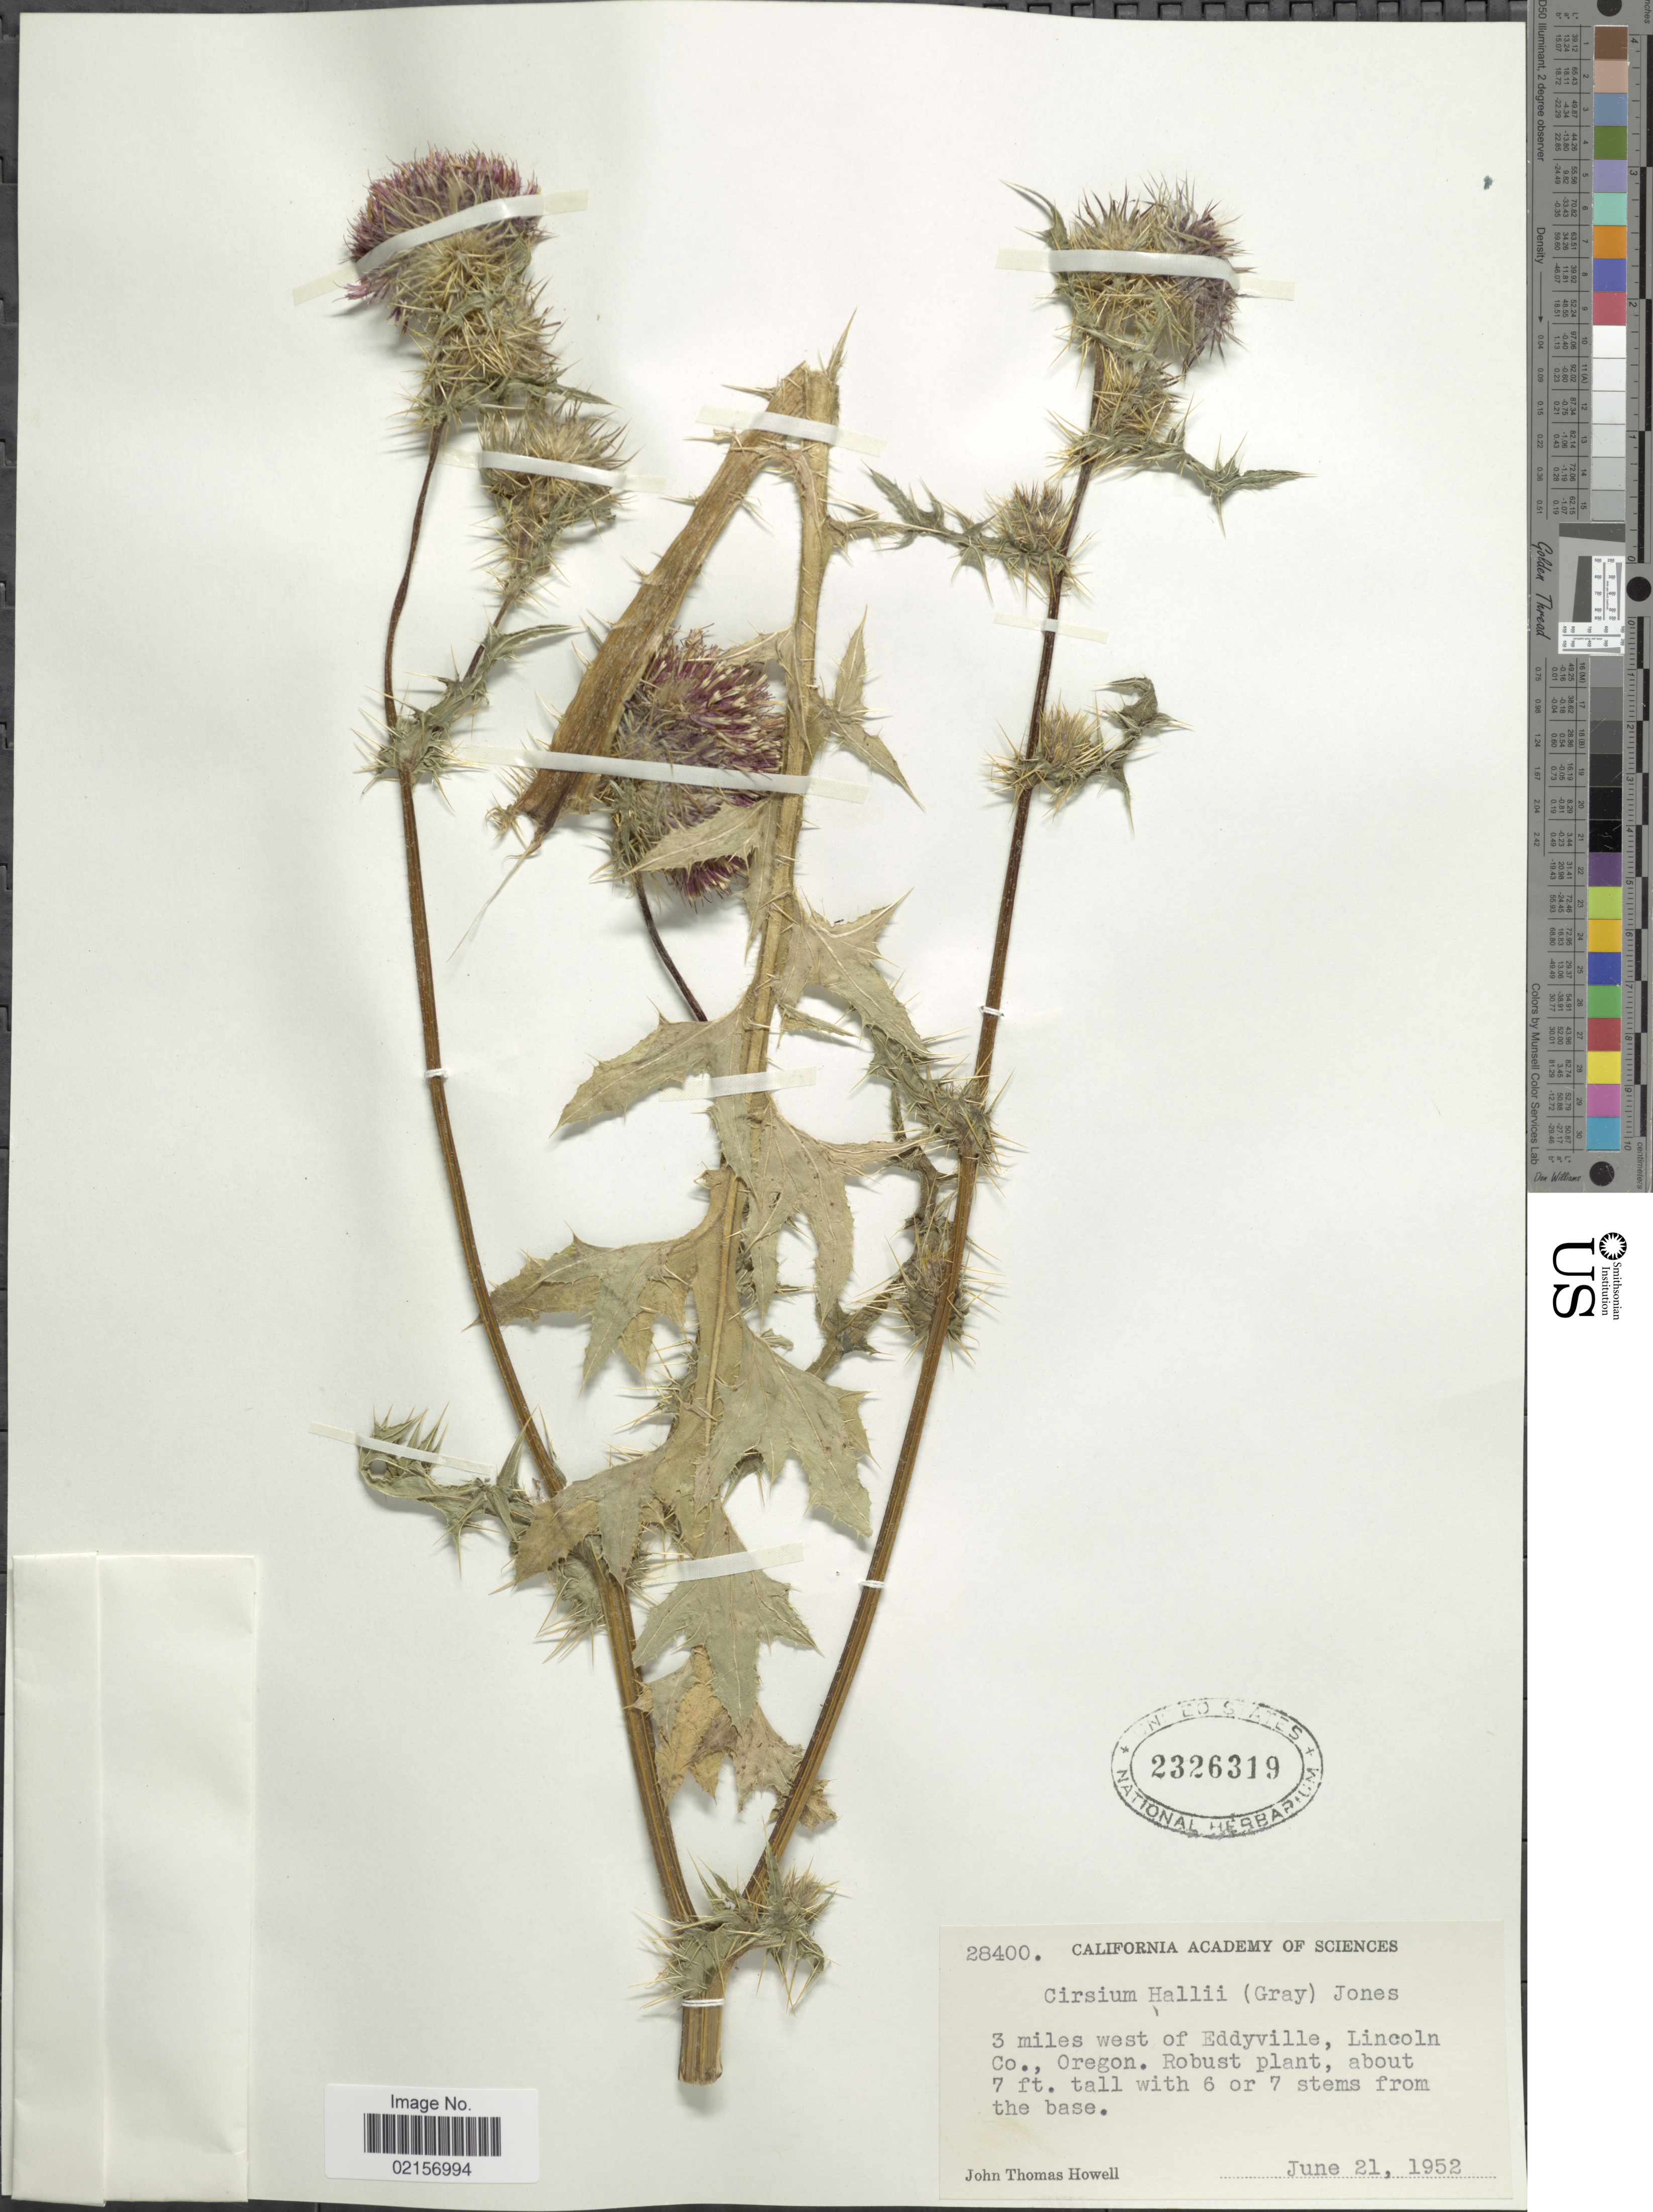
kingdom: Plantae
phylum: Tracheophyta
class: Magnoliopsida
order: Asterales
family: Asteraceae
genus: Cirsium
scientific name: Cirsium edule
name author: Nutt.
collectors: J. T. Howell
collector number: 28400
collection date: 1952-06-21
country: United States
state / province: Oregon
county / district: Lincoln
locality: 3 miles west of Eddyville, Lincoln Co.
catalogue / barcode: US 2326319